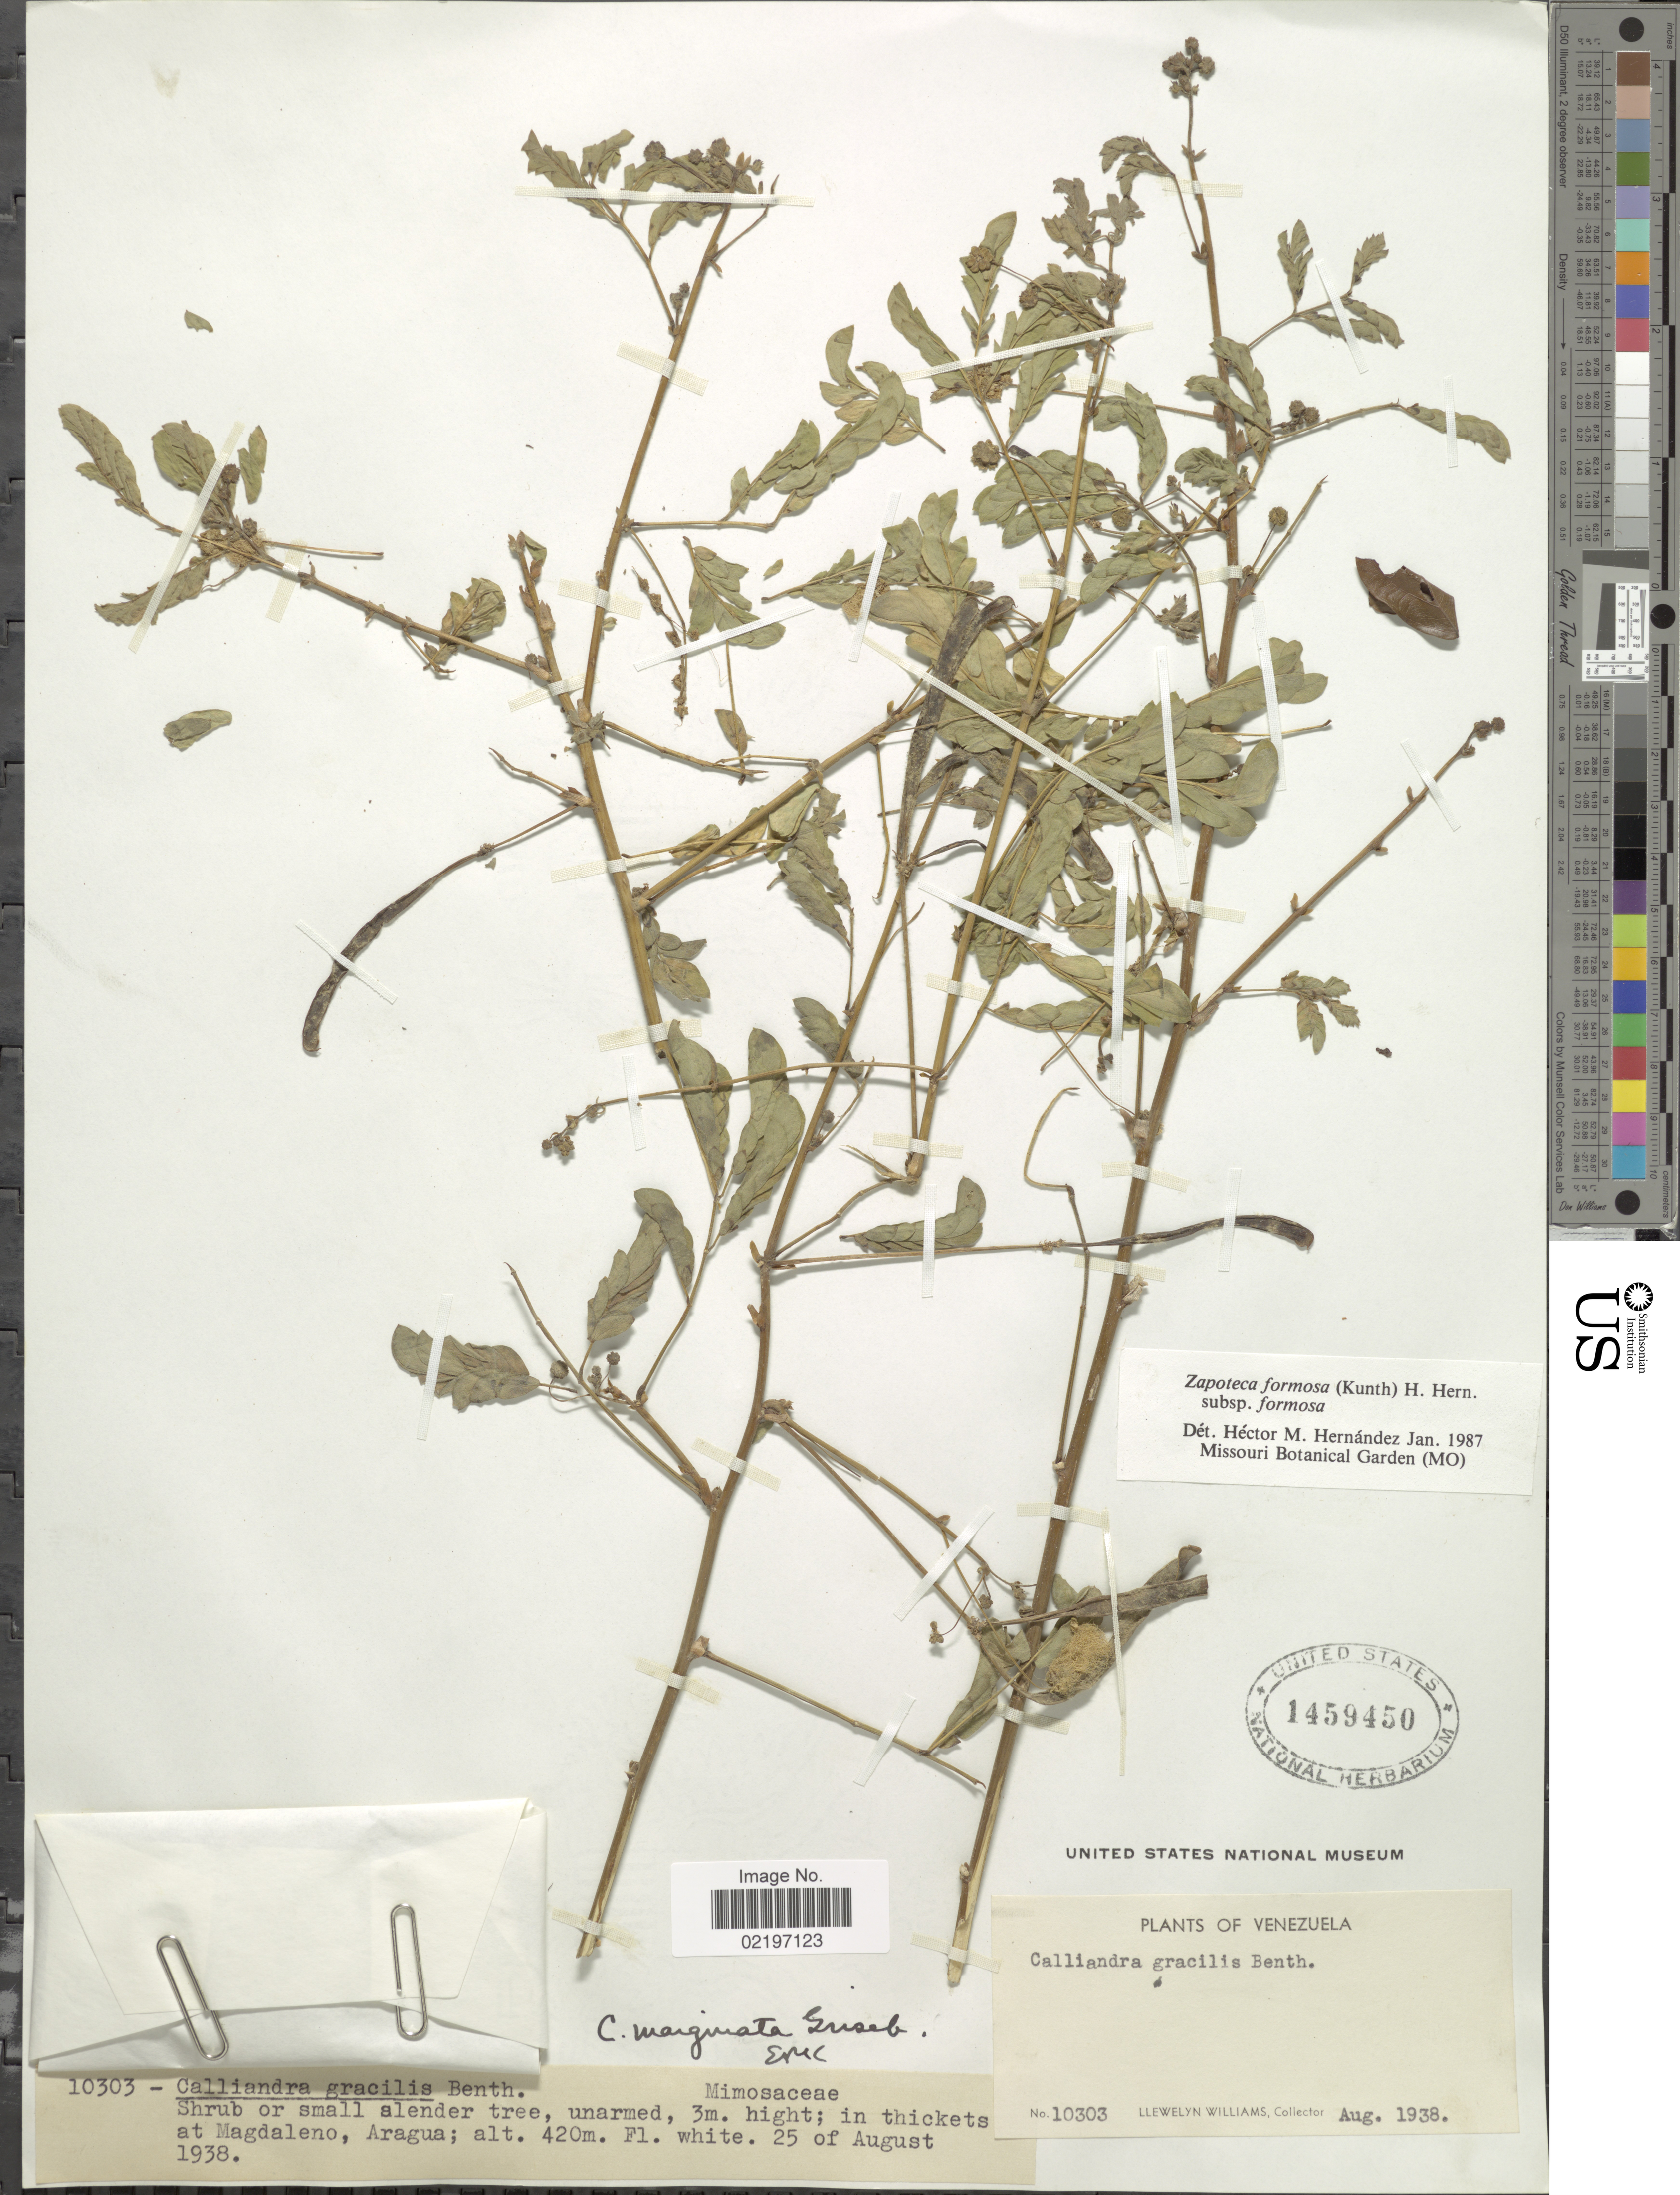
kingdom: Plantae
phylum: Tracheophyta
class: Magnoliopsida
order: Fabales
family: Fabaceae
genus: Zapoteca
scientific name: Zapoteca formosa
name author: (Kunth) H.M. Hern.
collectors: Ll. Williams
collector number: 10303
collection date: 1938-08-25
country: Venezuela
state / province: Aragua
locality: Magdaleno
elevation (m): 420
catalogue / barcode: US 1459450